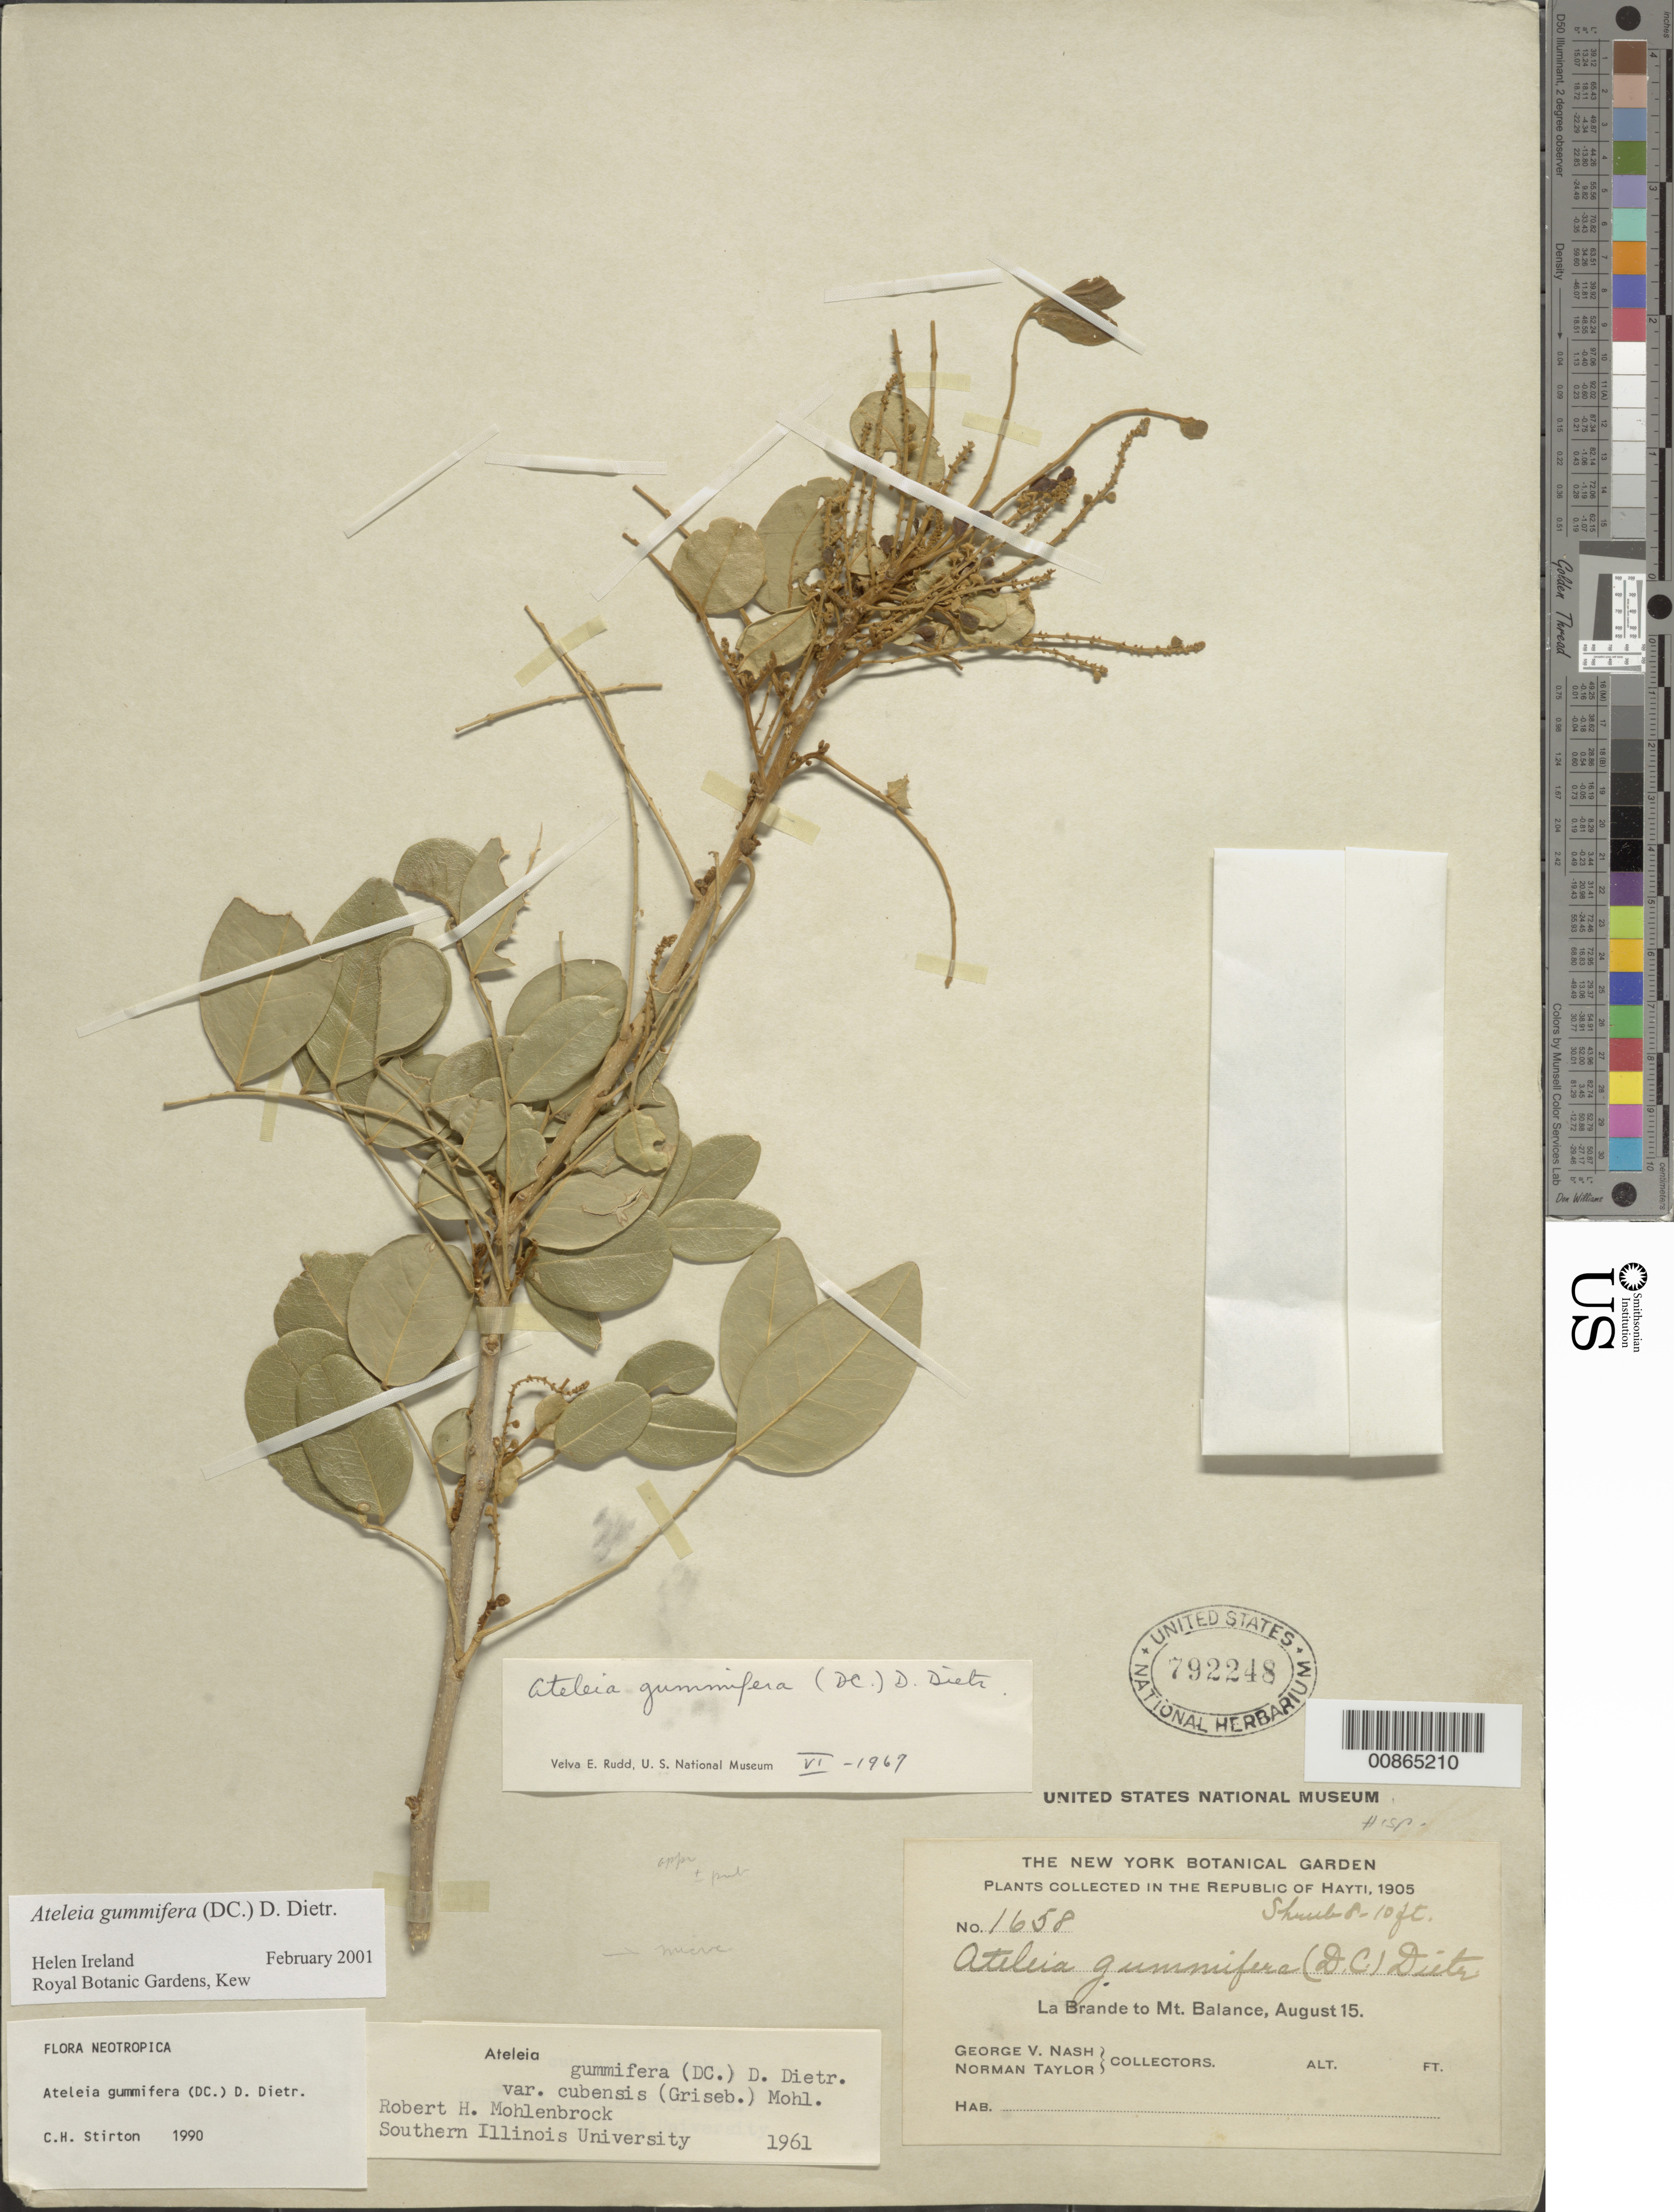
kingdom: Plantae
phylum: Tracheophyta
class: Magnoliopsida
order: Fabales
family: Fabaceae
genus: Ateleia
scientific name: Ateleia gummifera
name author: (Bertero ex DC.) D. Dietr.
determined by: Ireland, H.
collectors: G. V. Nash & N. Taylor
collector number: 1658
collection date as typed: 15 Aug 1905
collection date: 1905-08-15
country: Haiti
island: Hispaniola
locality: La Brande to Mt. Balance.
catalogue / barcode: US 792248